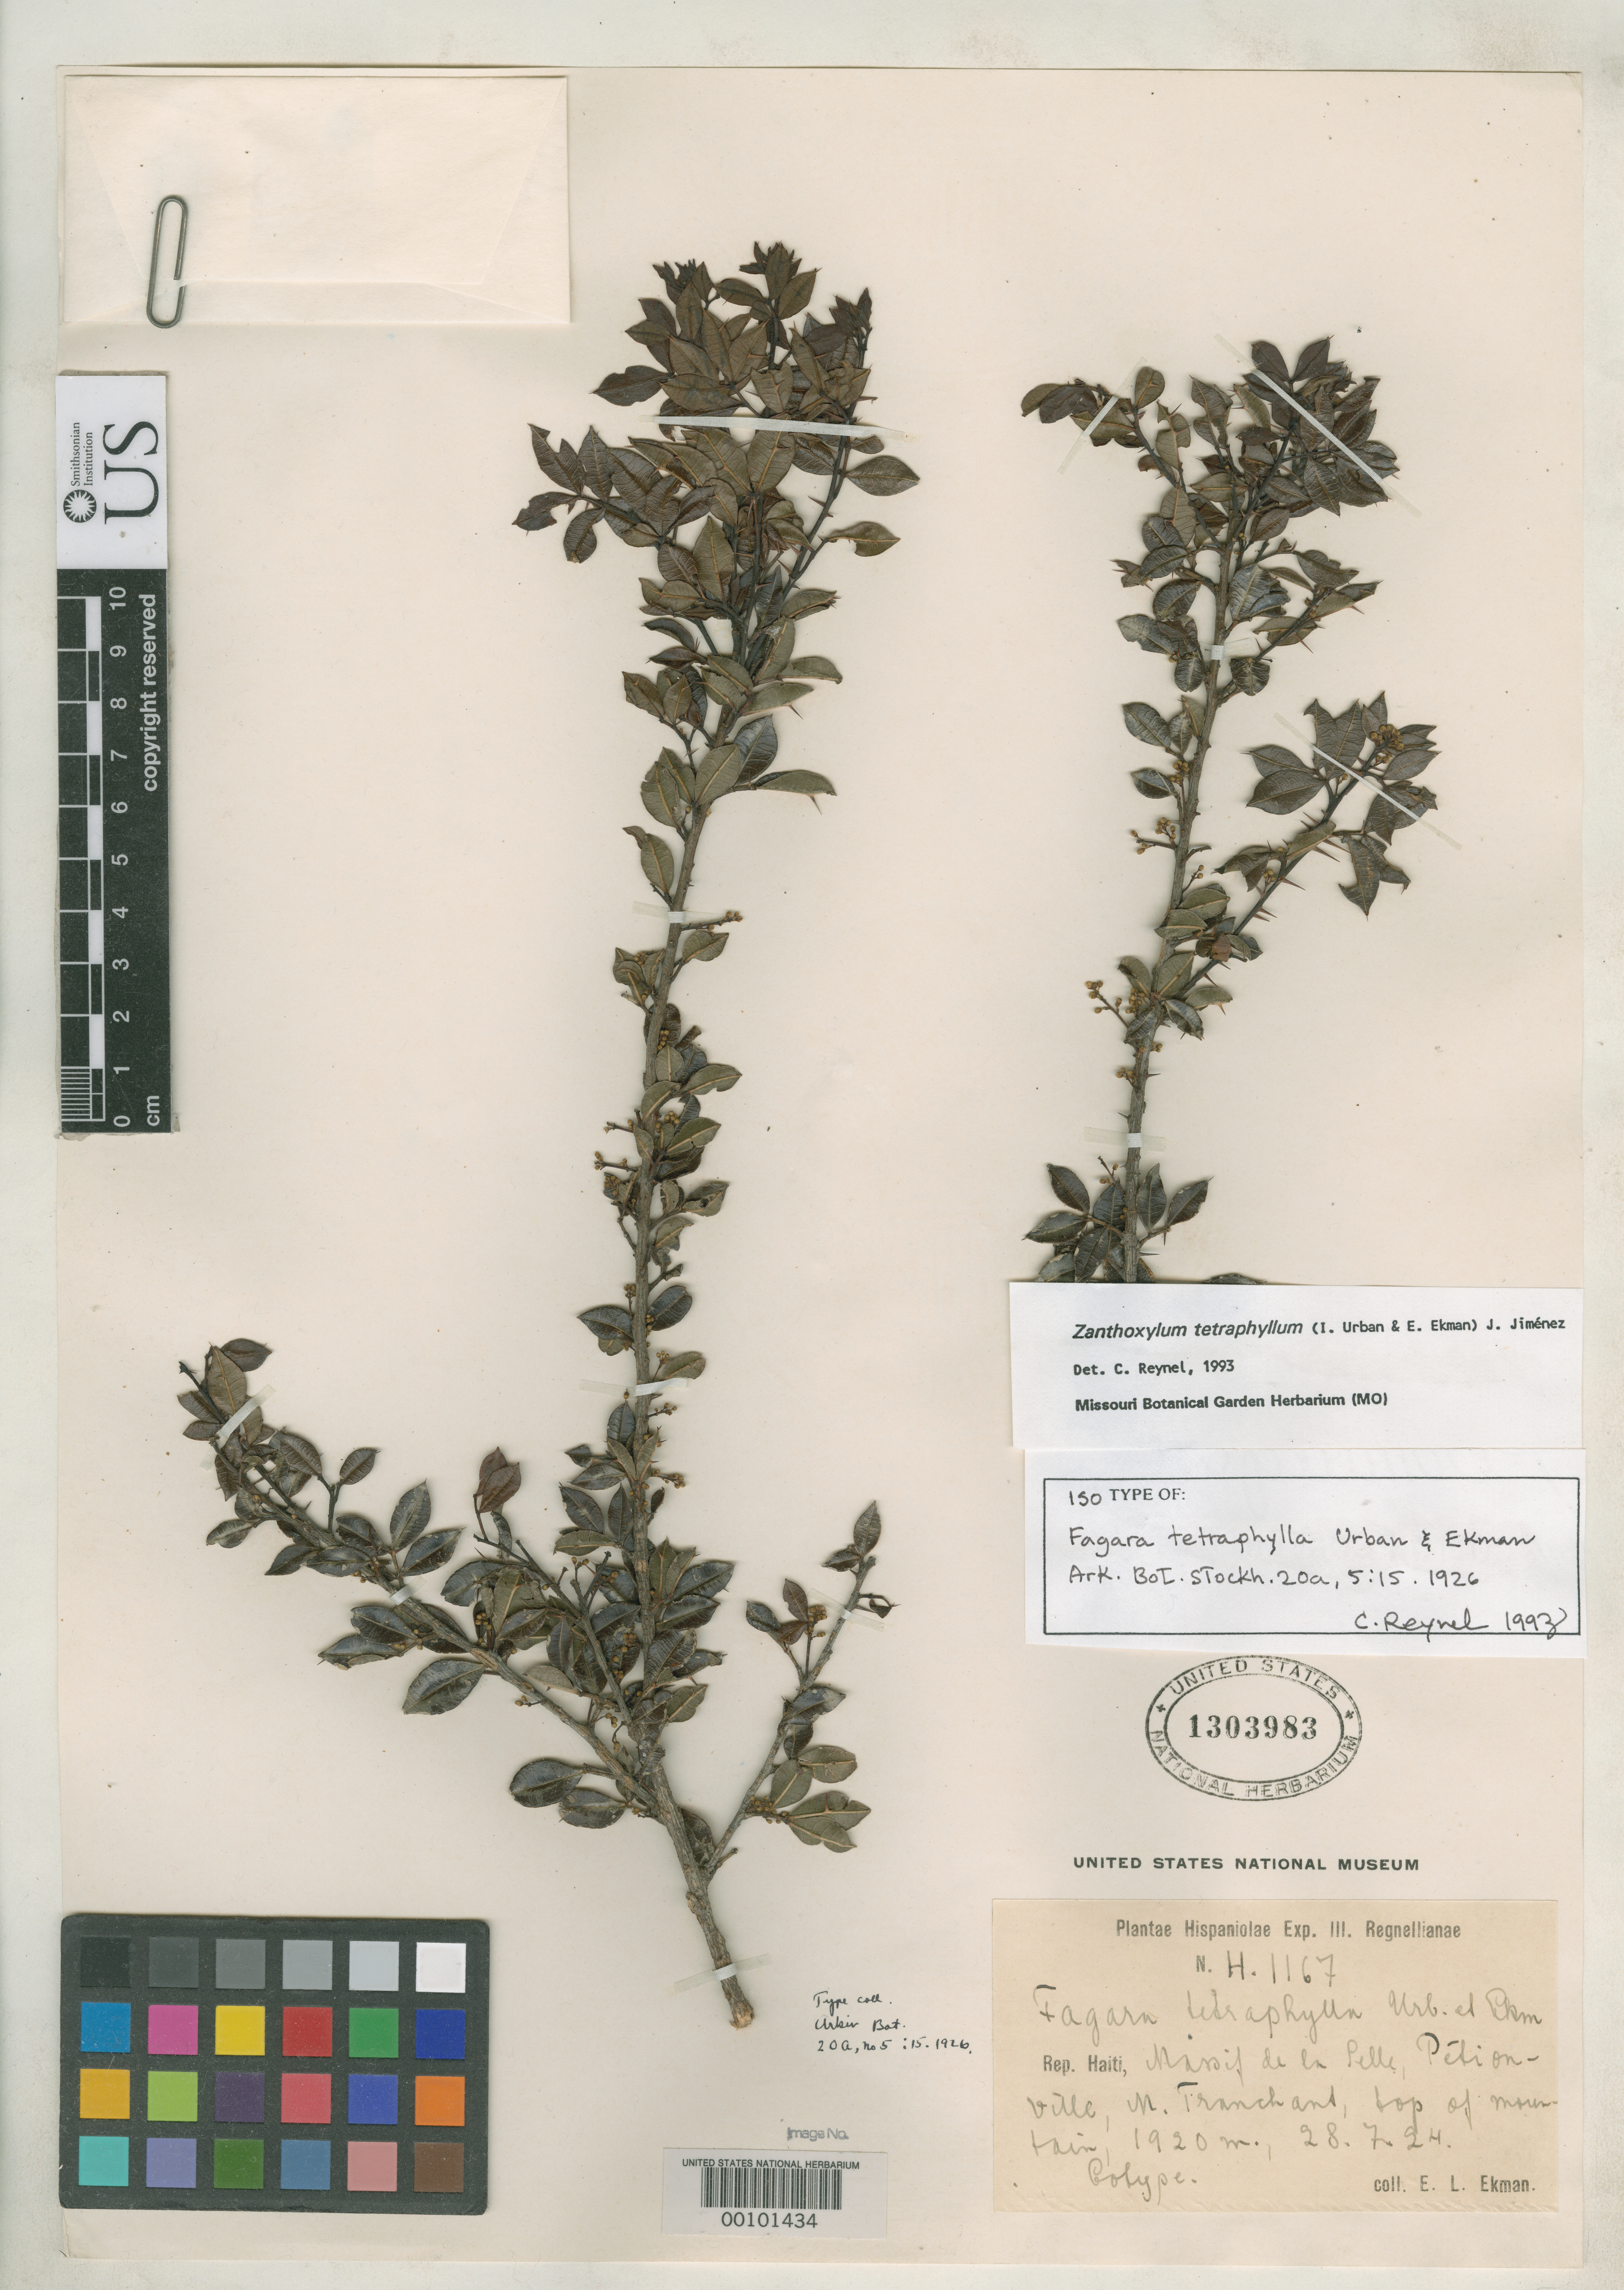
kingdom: Plantae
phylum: Tracheophyta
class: Magnoliopsida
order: Sapindales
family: Rutaceae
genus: Fagara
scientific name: Fagara tetraphylla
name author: Urb. & Ekman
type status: Isotype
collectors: E. L. Ekman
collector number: H 1167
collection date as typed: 28 Jul 1924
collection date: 1924-07-28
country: Haiti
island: Hispaniola Island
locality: Massif de La Selle, Petionville, Morne Tranchant.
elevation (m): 1920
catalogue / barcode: US 1303983